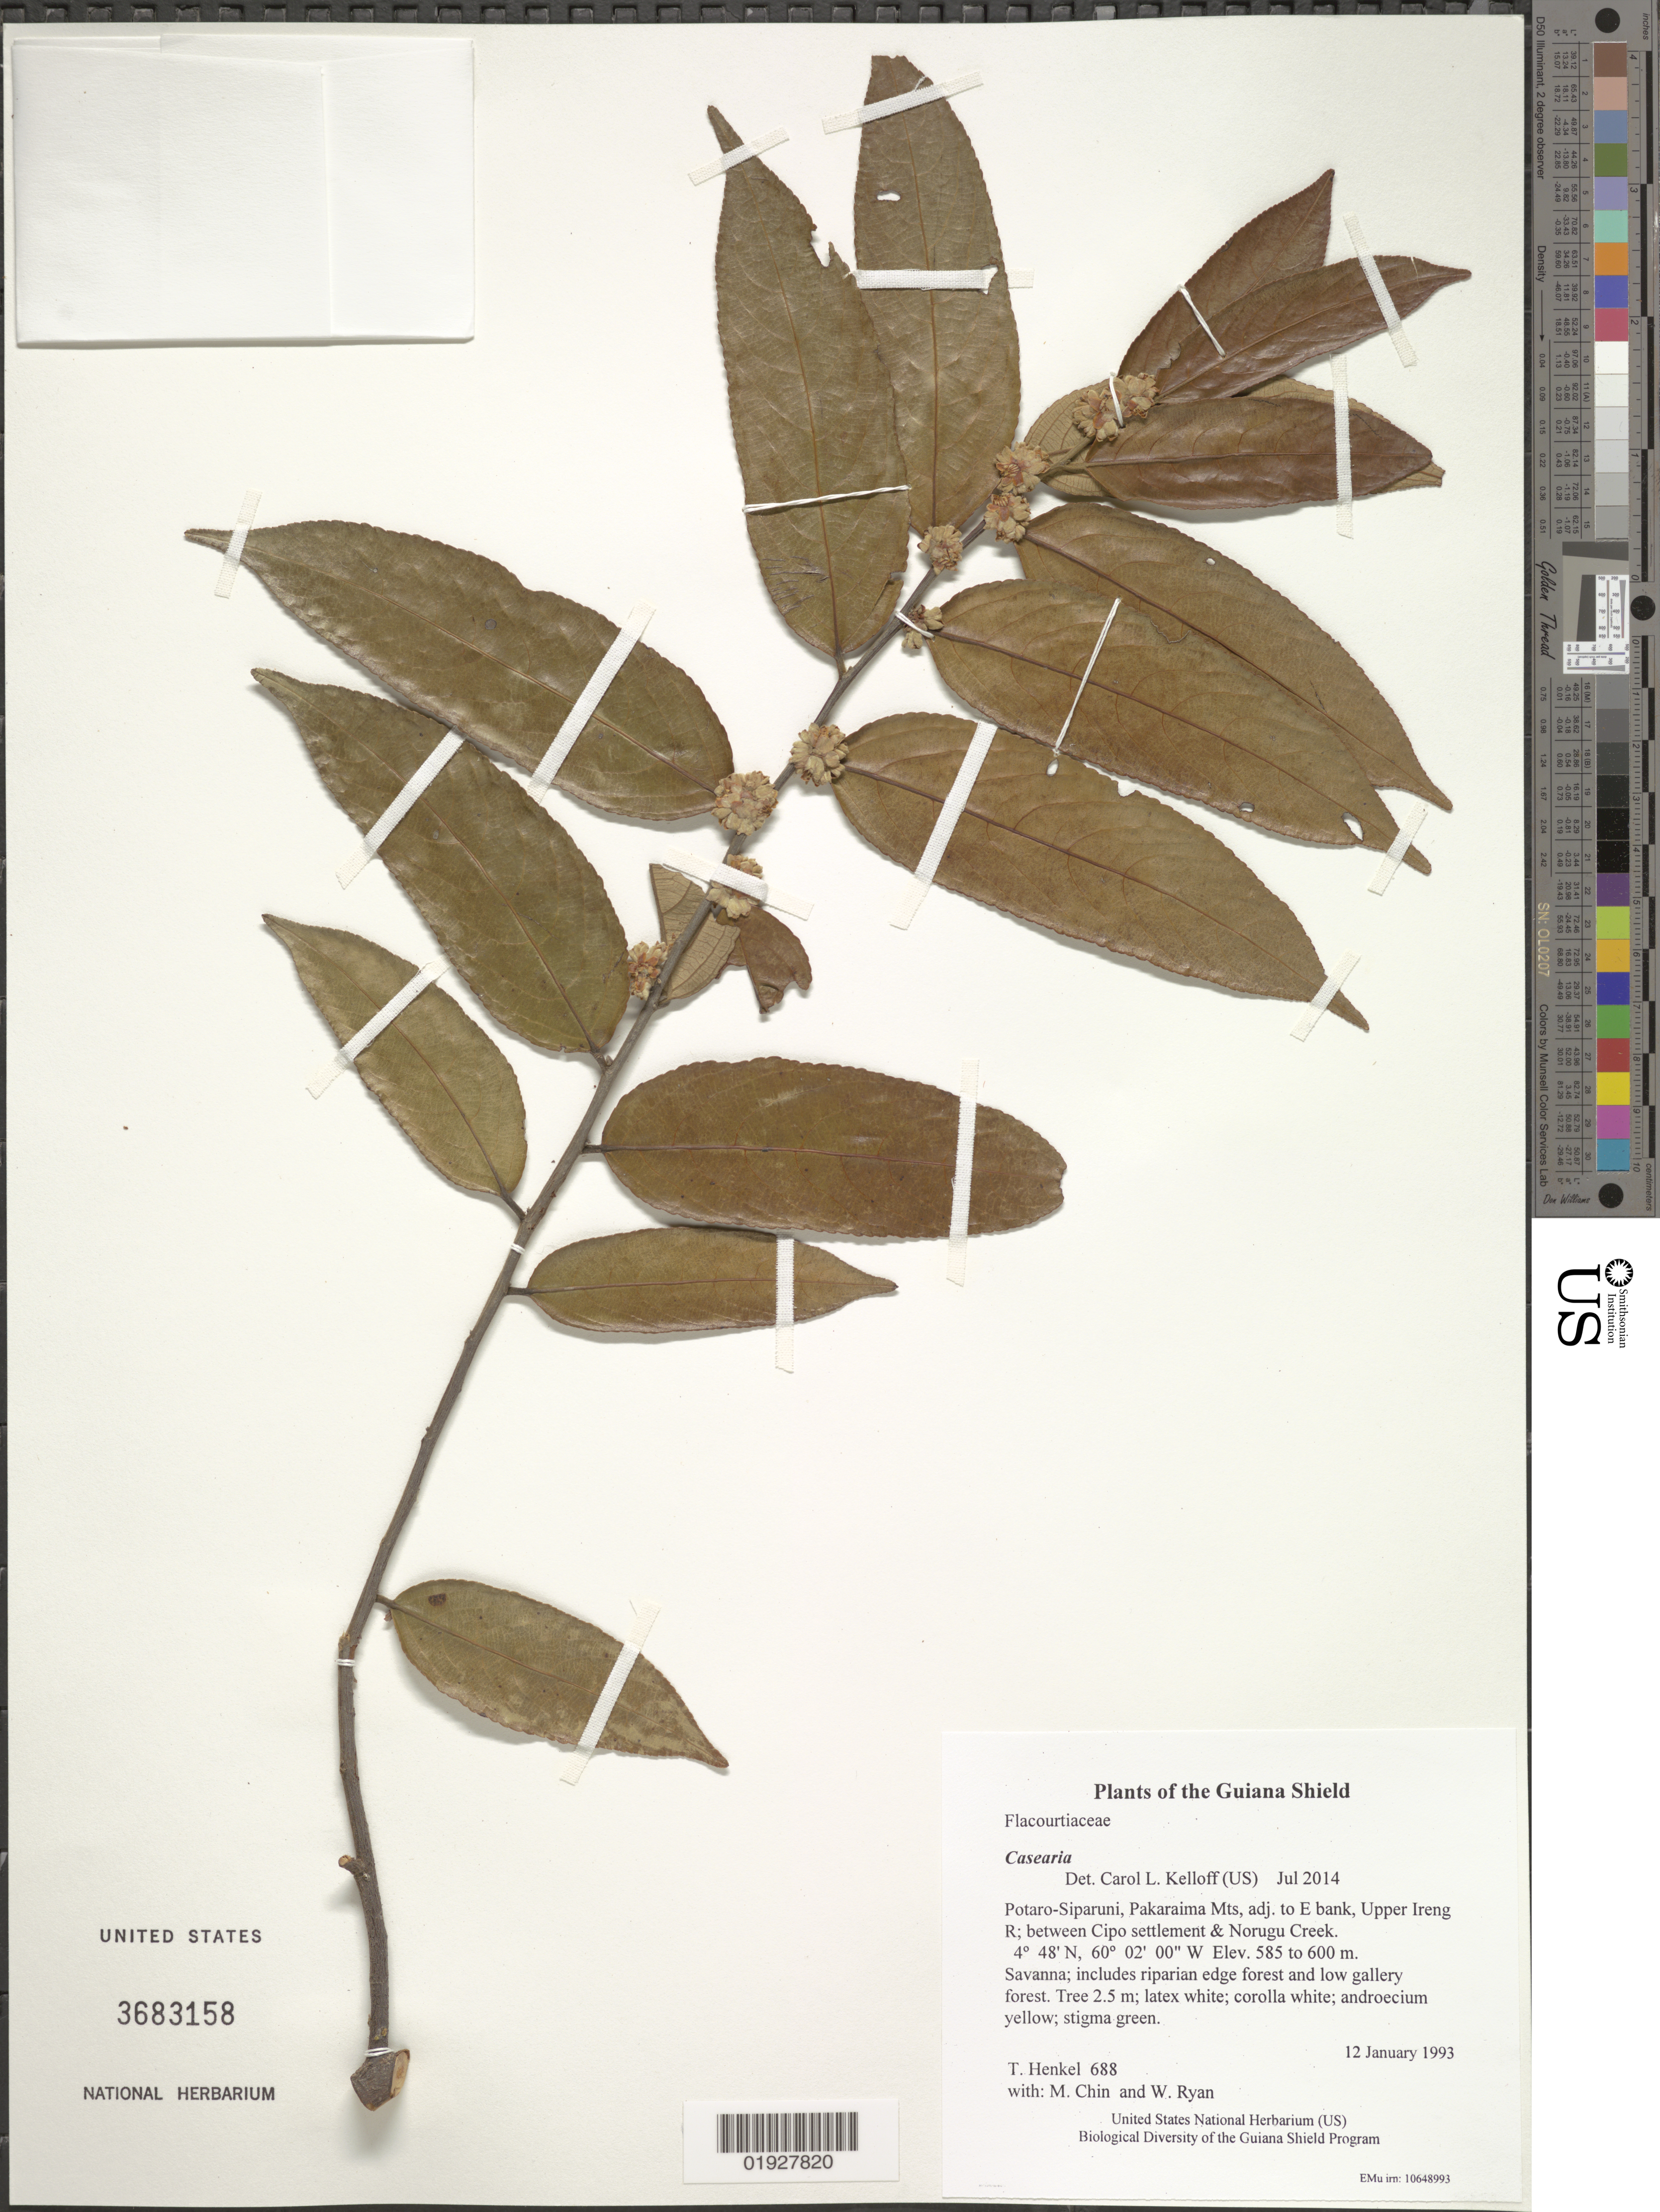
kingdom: Plantae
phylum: Tracheophyta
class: Magnoliopsida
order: Malpighiales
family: Salicaceae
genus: Casearia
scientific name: Casearia sp.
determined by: Kelloff, Carol L., (US), Smithsonian Institution - National Museum of Natural History (UNITED STATES)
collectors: T. Henkel, M. Chin & W. Ryan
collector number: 688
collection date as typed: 12 January 1993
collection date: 1993-01-12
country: Guyana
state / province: Potaro-Siparuni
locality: Pakaraima Mts, adj. to E bank, Upper Ireng R; between Cipo settlement & Norugu Creek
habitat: Savanna; includes riparian edge forest and low gallery forest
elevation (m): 585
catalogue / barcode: US 3683158